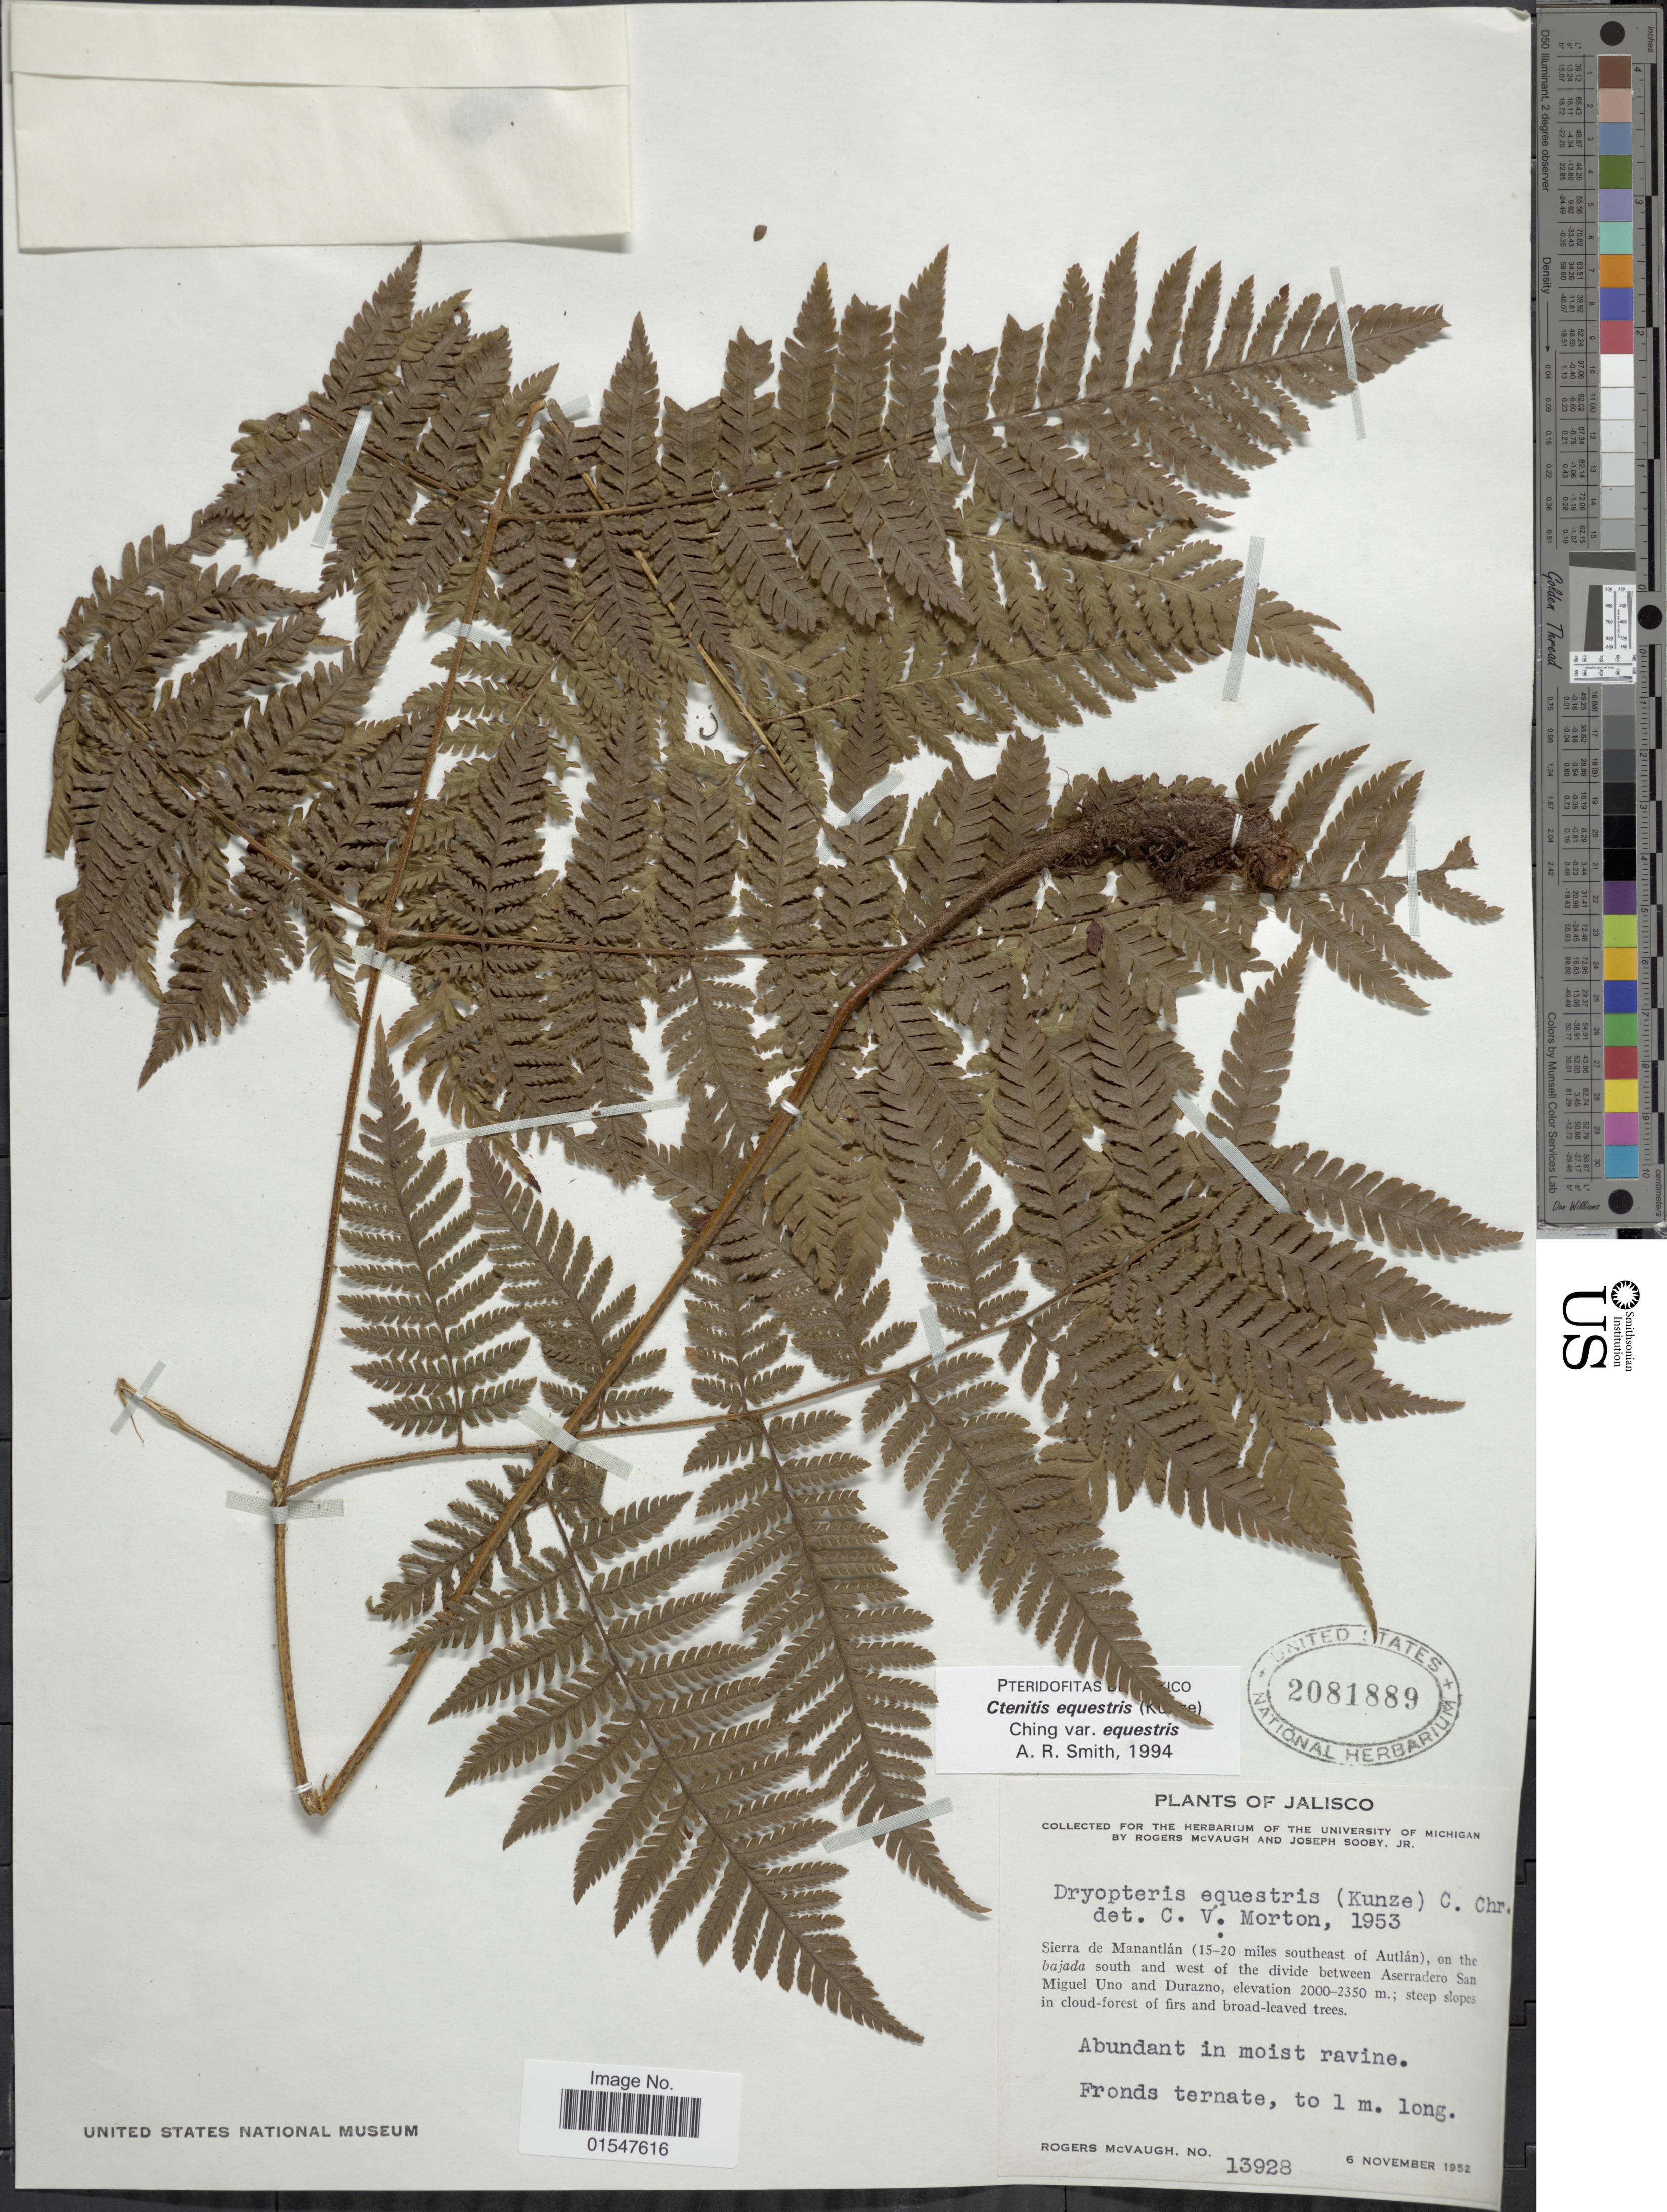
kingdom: Plantae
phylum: Tracheophyta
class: Polypodiopsida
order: Polypodiales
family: Dryopteridaceae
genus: Ctenitis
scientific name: Ctenitis equestris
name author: (Kunze) Ching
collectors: R. McVaugh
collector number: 13928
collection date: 1952-11-06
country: Mexico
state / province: Jalisco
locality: Sierra de Manantlan (15-20 miles southeast of Autlan), on the bajada south and west of the divide between Aserradero San Miquel Uno and Durazno.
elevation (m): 2000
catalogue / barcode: US 2081889